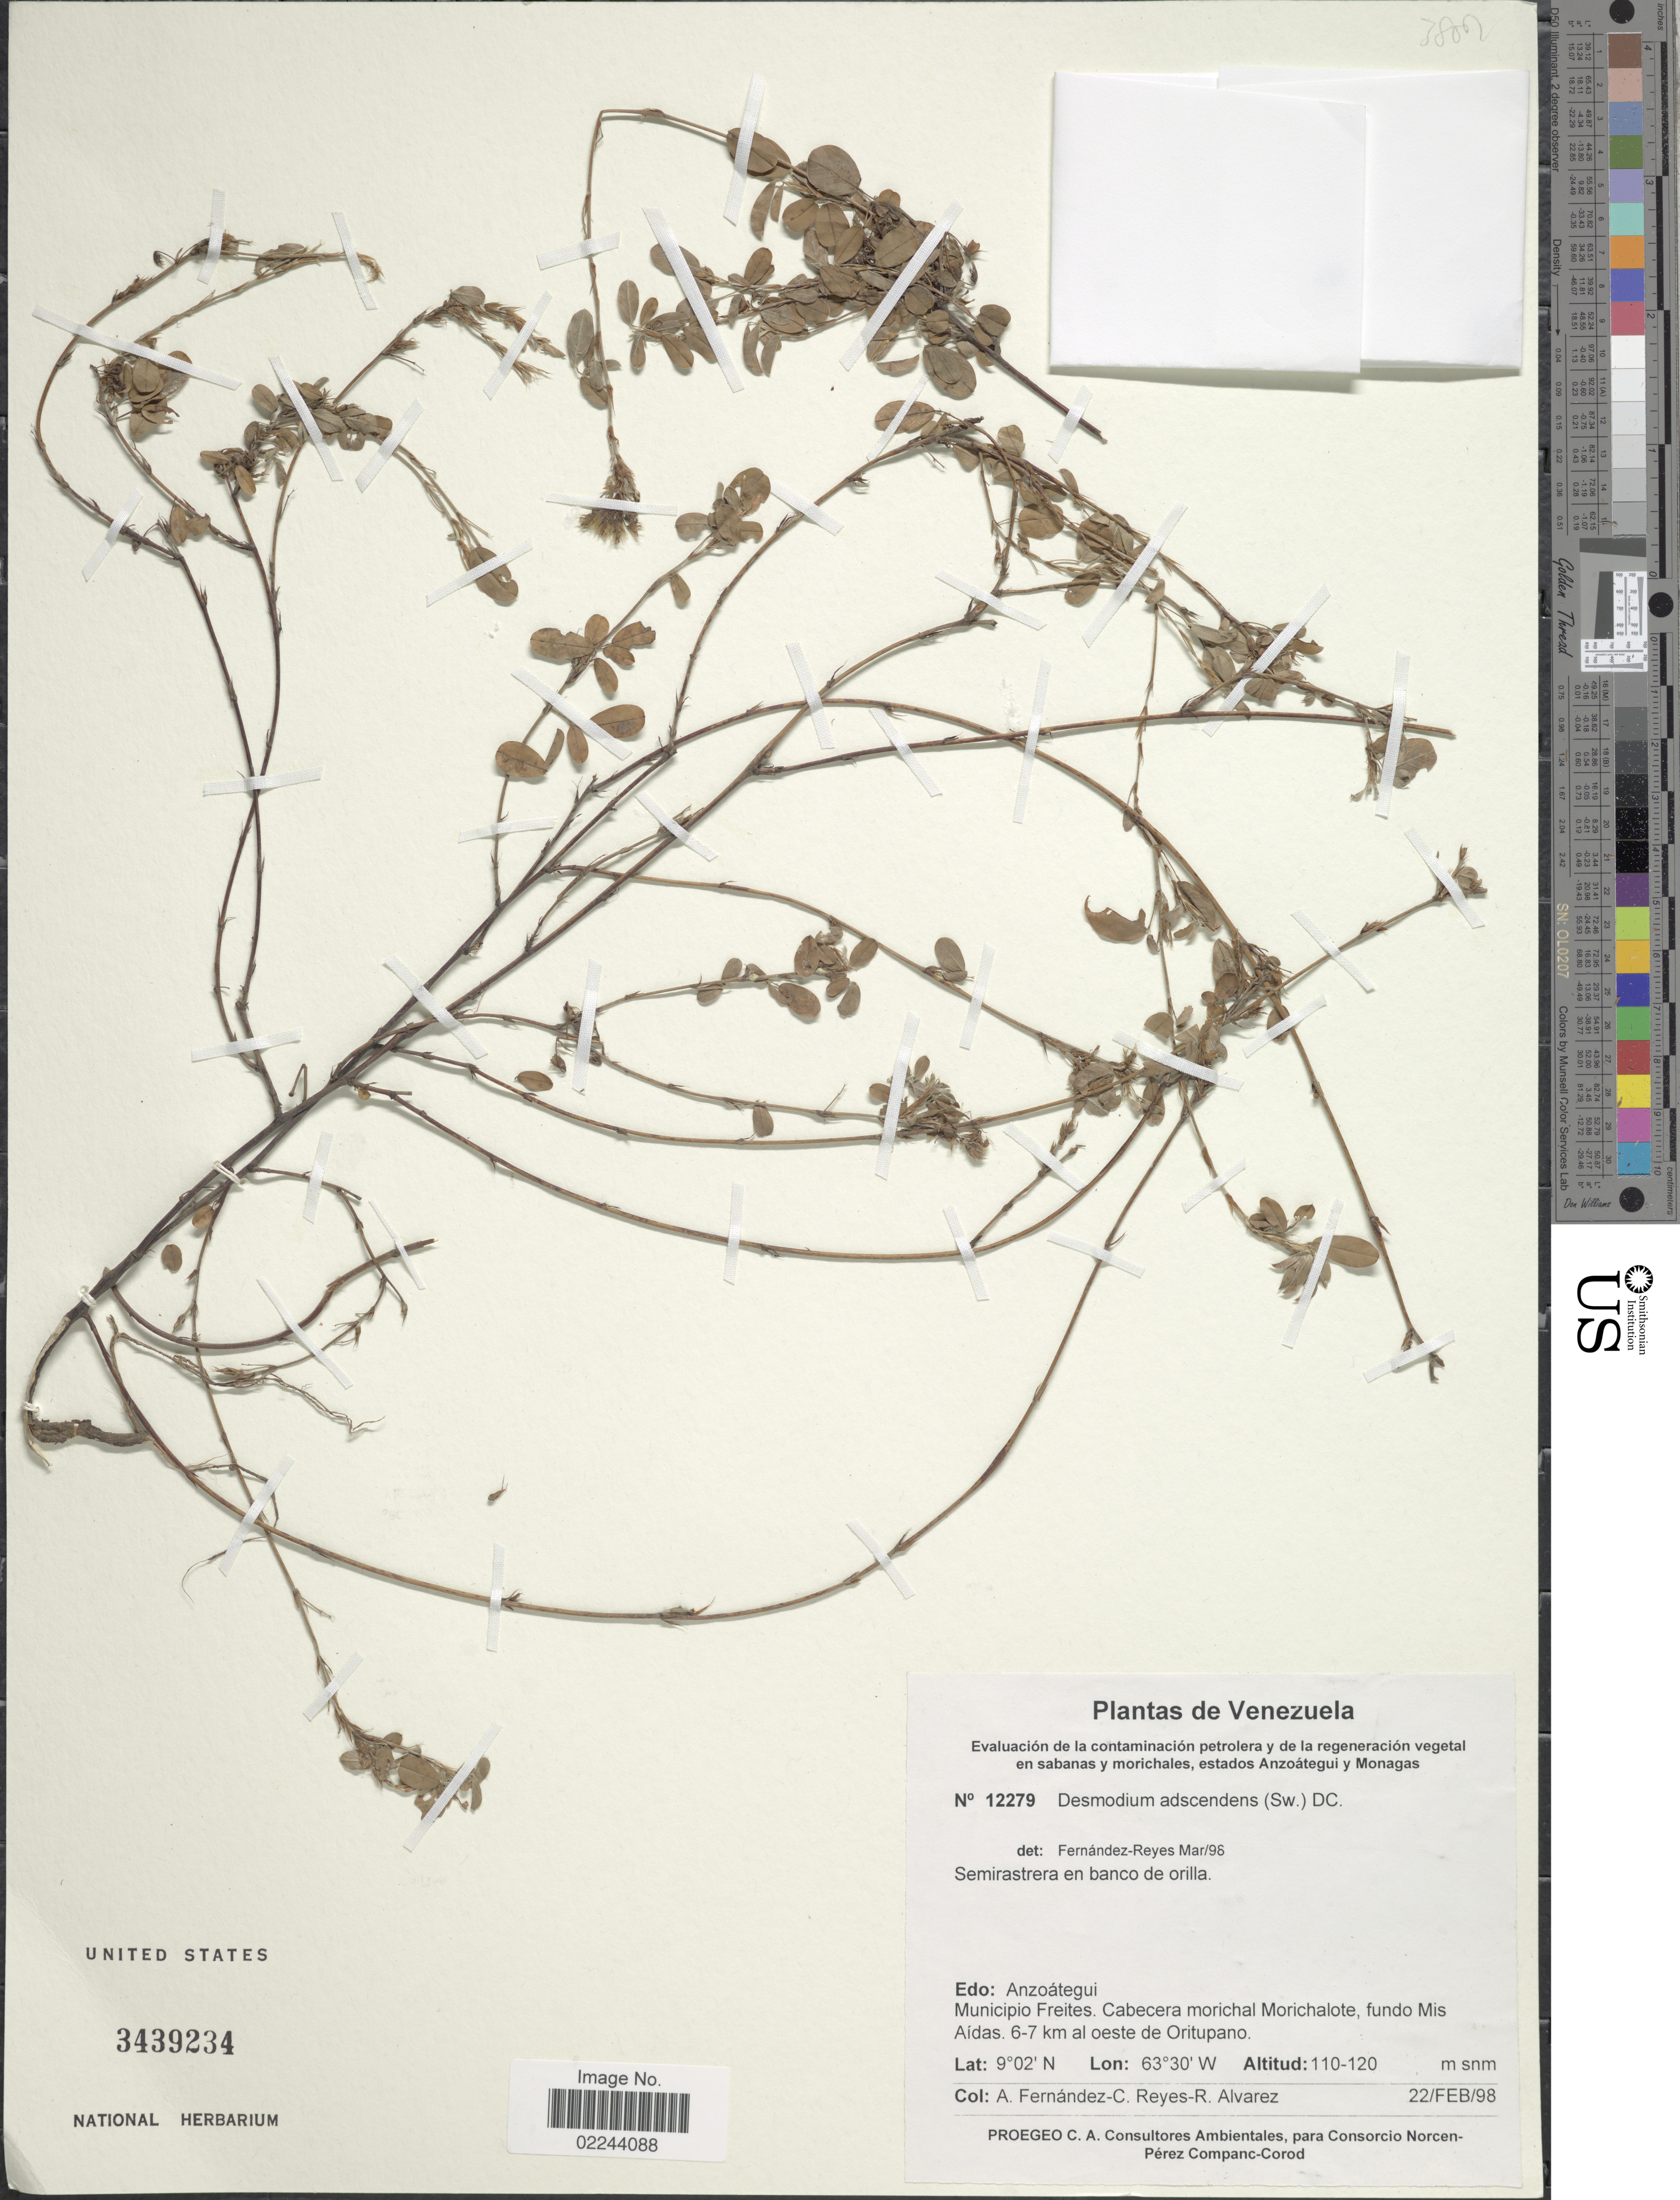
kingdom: Plantae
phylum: Tracheophyta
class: Magnoliopsida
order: Fabales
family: Fabaceae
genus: Grona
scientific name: Grona barbata var. barbata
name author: (L.) H. Ohashi & K. Ohashi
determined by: Strong, Mark T., (BOT), Smithsonian Institution - National Museum of Natural History (UNITED STATES)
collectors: A. Fernández, C. Reyes & R. Alvarez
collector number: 12279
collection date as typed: Transcribed d/m/y: 22/2/98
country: Venezuela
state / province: Anzoategui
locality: Semirastrera en banco de orilla, Edo: Anzoátegui, Municipio Fretes. Cabecera morichal Morichalote, fundo Mis Aídas. 6-7 km al oeste de Oritupano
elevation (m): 110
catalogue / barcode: US 3439234